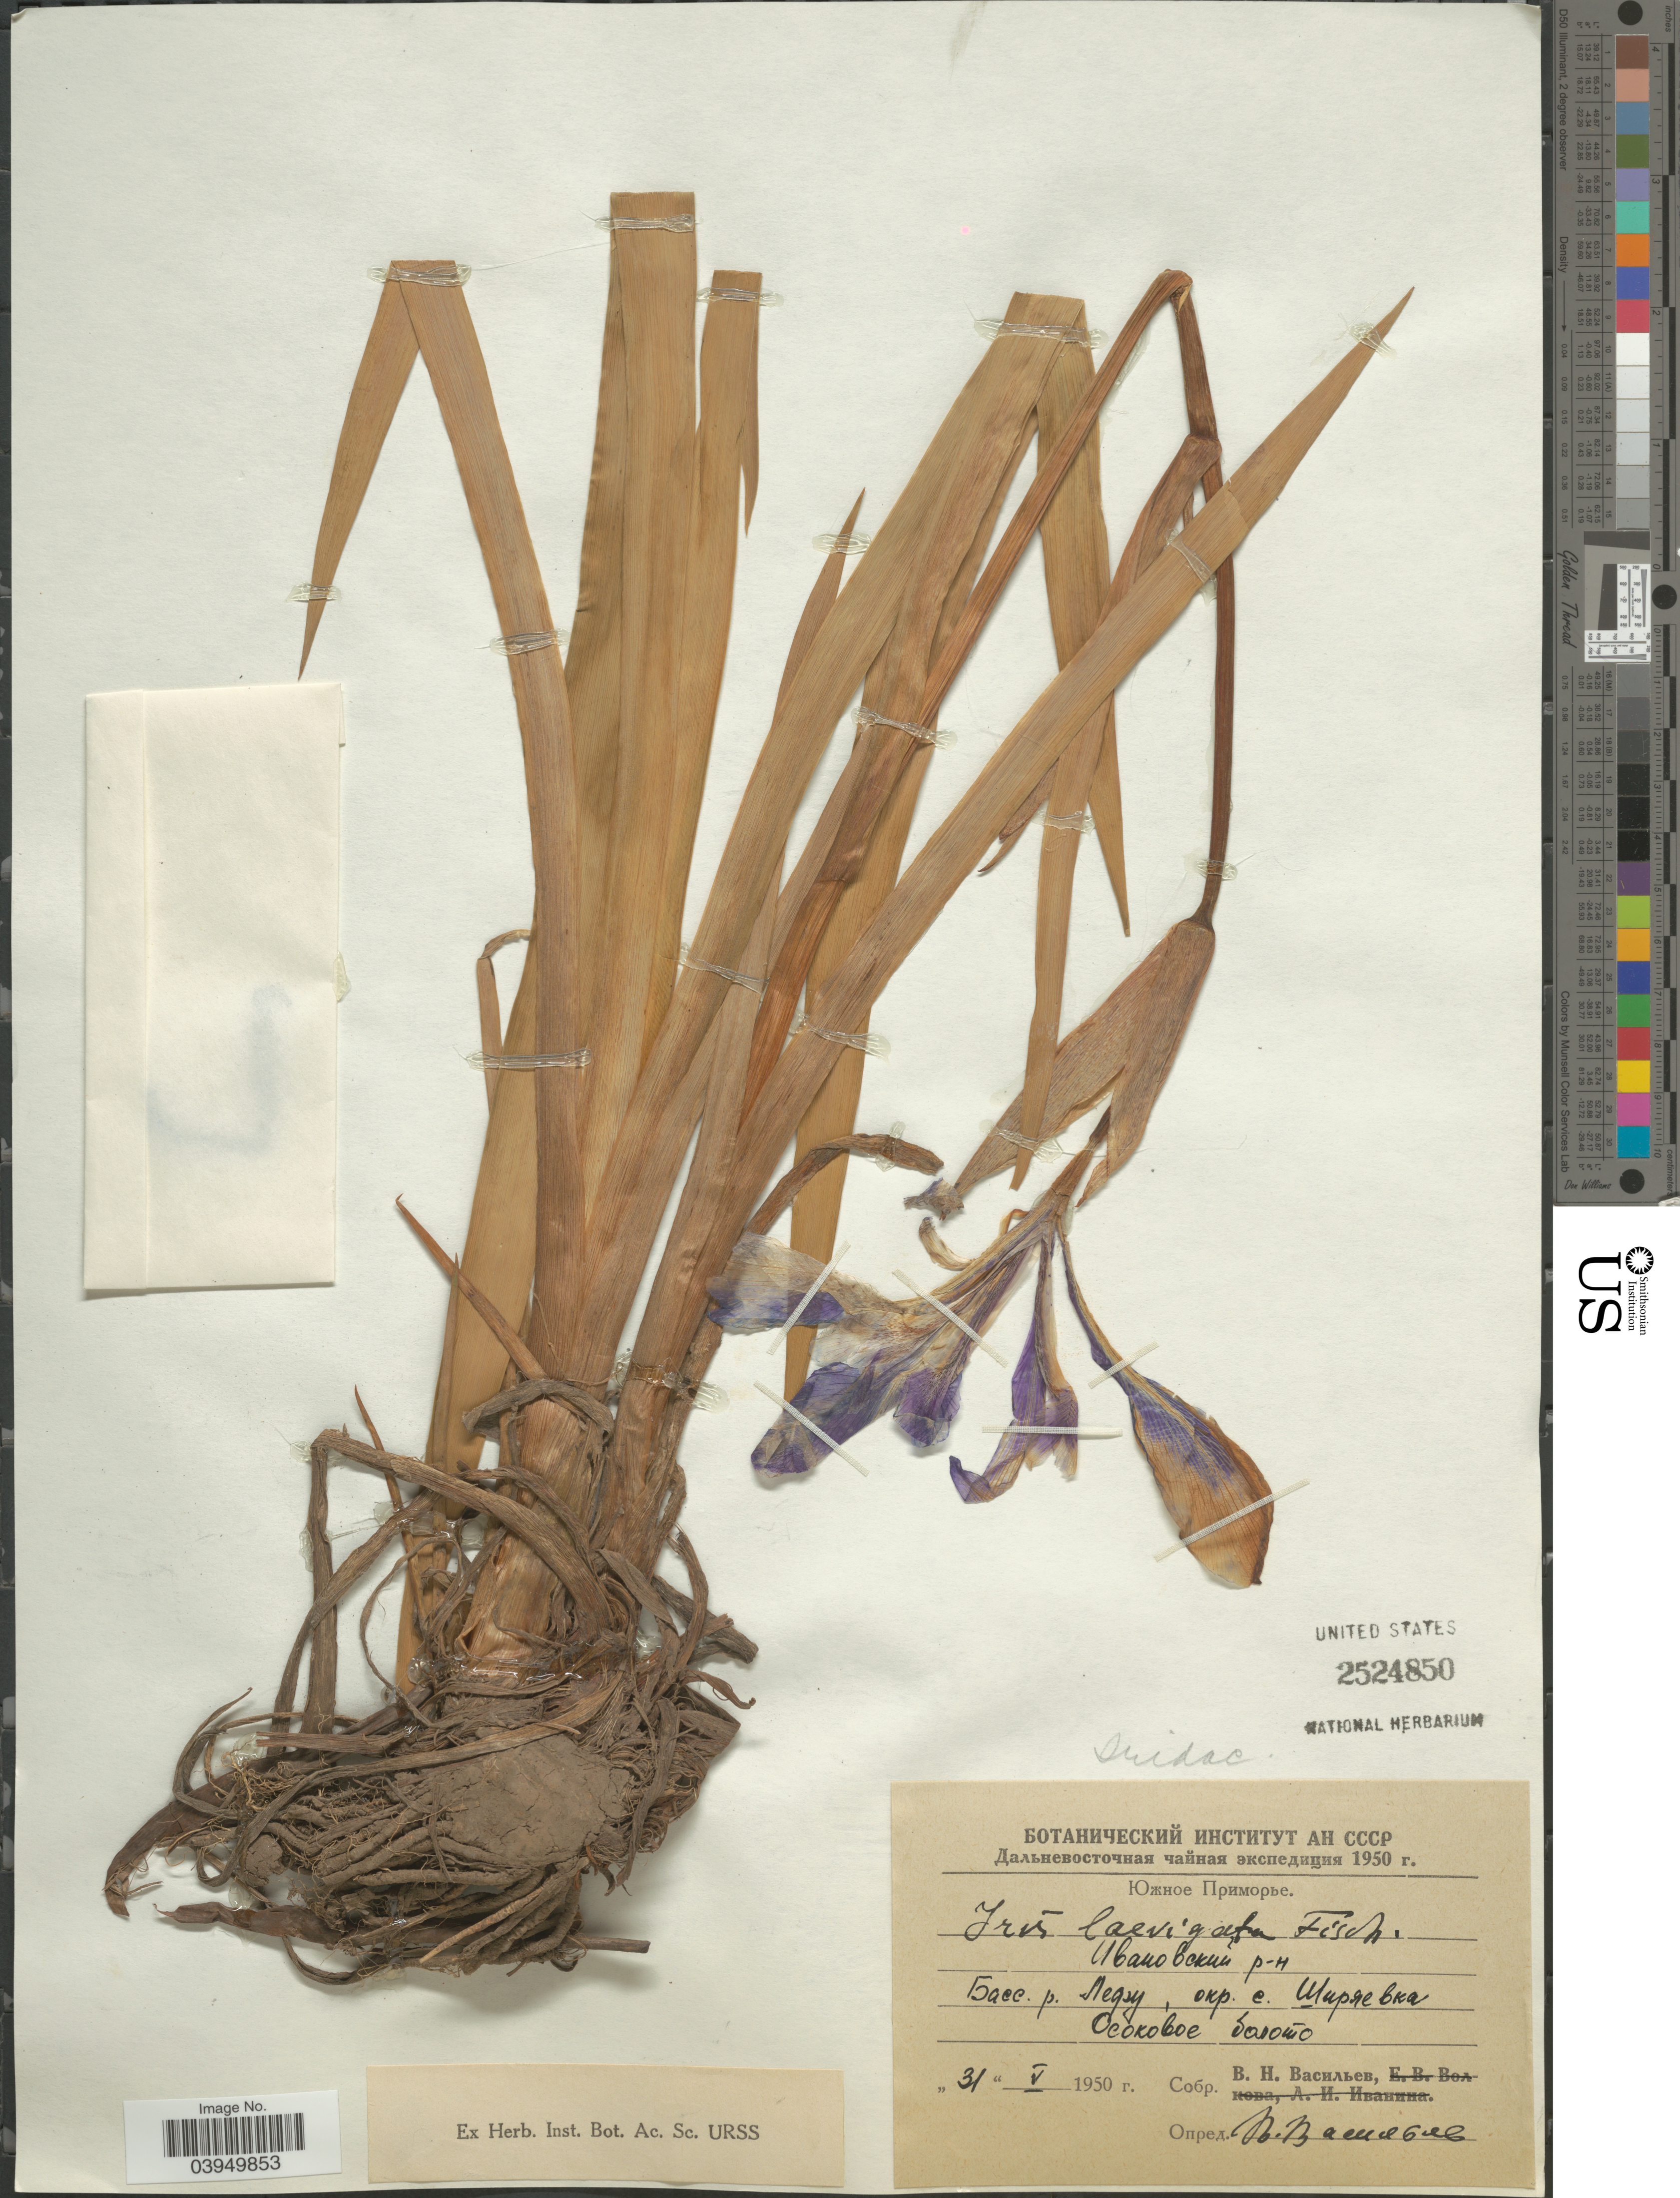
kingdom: Plantae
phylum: Tracheophyta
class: Liliopsida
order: Asparagales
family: Iridaceae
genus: Iris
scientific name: Iris laevigata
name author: Fisch.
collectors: V. Vasilev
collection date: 1950-05-31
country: Russian Federation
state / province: Primorsky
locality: Vicinity of Shiryayevka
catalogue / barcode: US 2524850